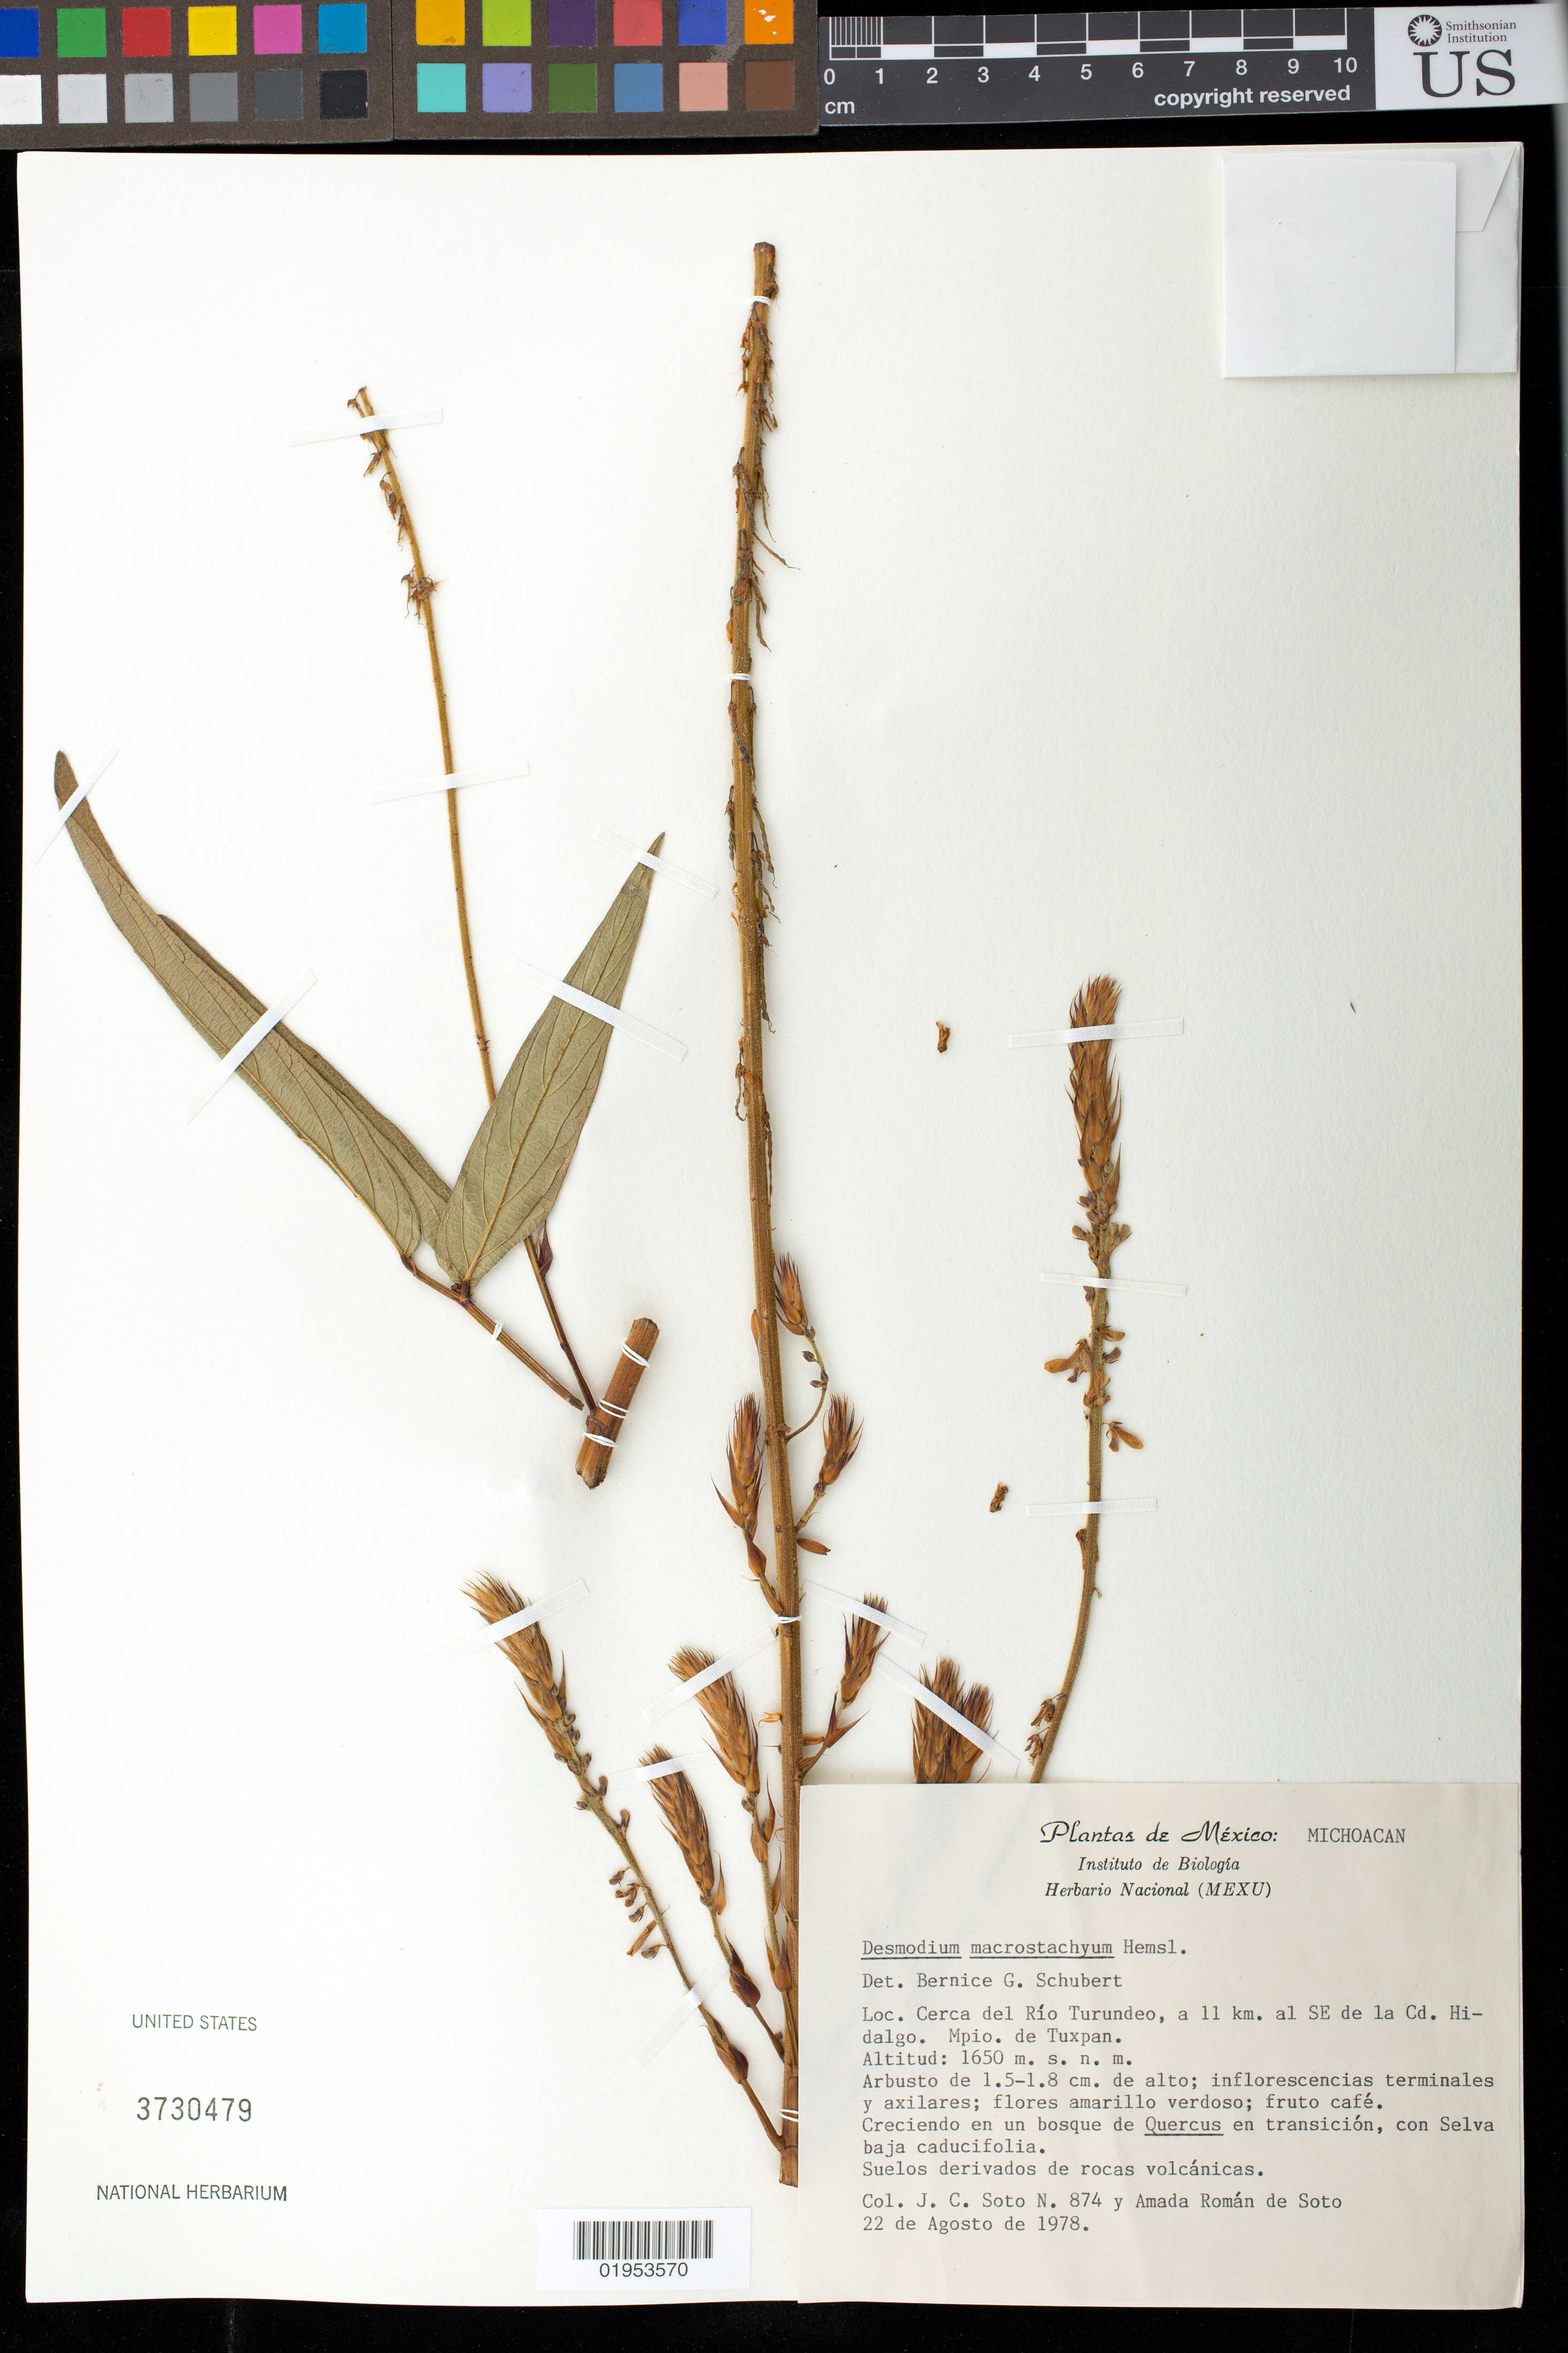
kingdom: Plantae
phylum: Tracheophyta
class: Magnoliopsida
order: Fabales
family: Fabaceae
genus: Desmodium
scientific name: Desmodium macrostachyum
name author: Hemsl.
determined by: Schubert, Bernice G.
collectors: J. Soto & A. R. Soto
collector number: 874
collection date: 1978-08-22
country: Mexico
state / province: Michoacán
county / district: Tuxpan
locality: Cerca del Río Turundeo, a 11 km al SE de la Cd. Hidalgo.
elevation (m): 1650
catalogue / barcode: US 3730479